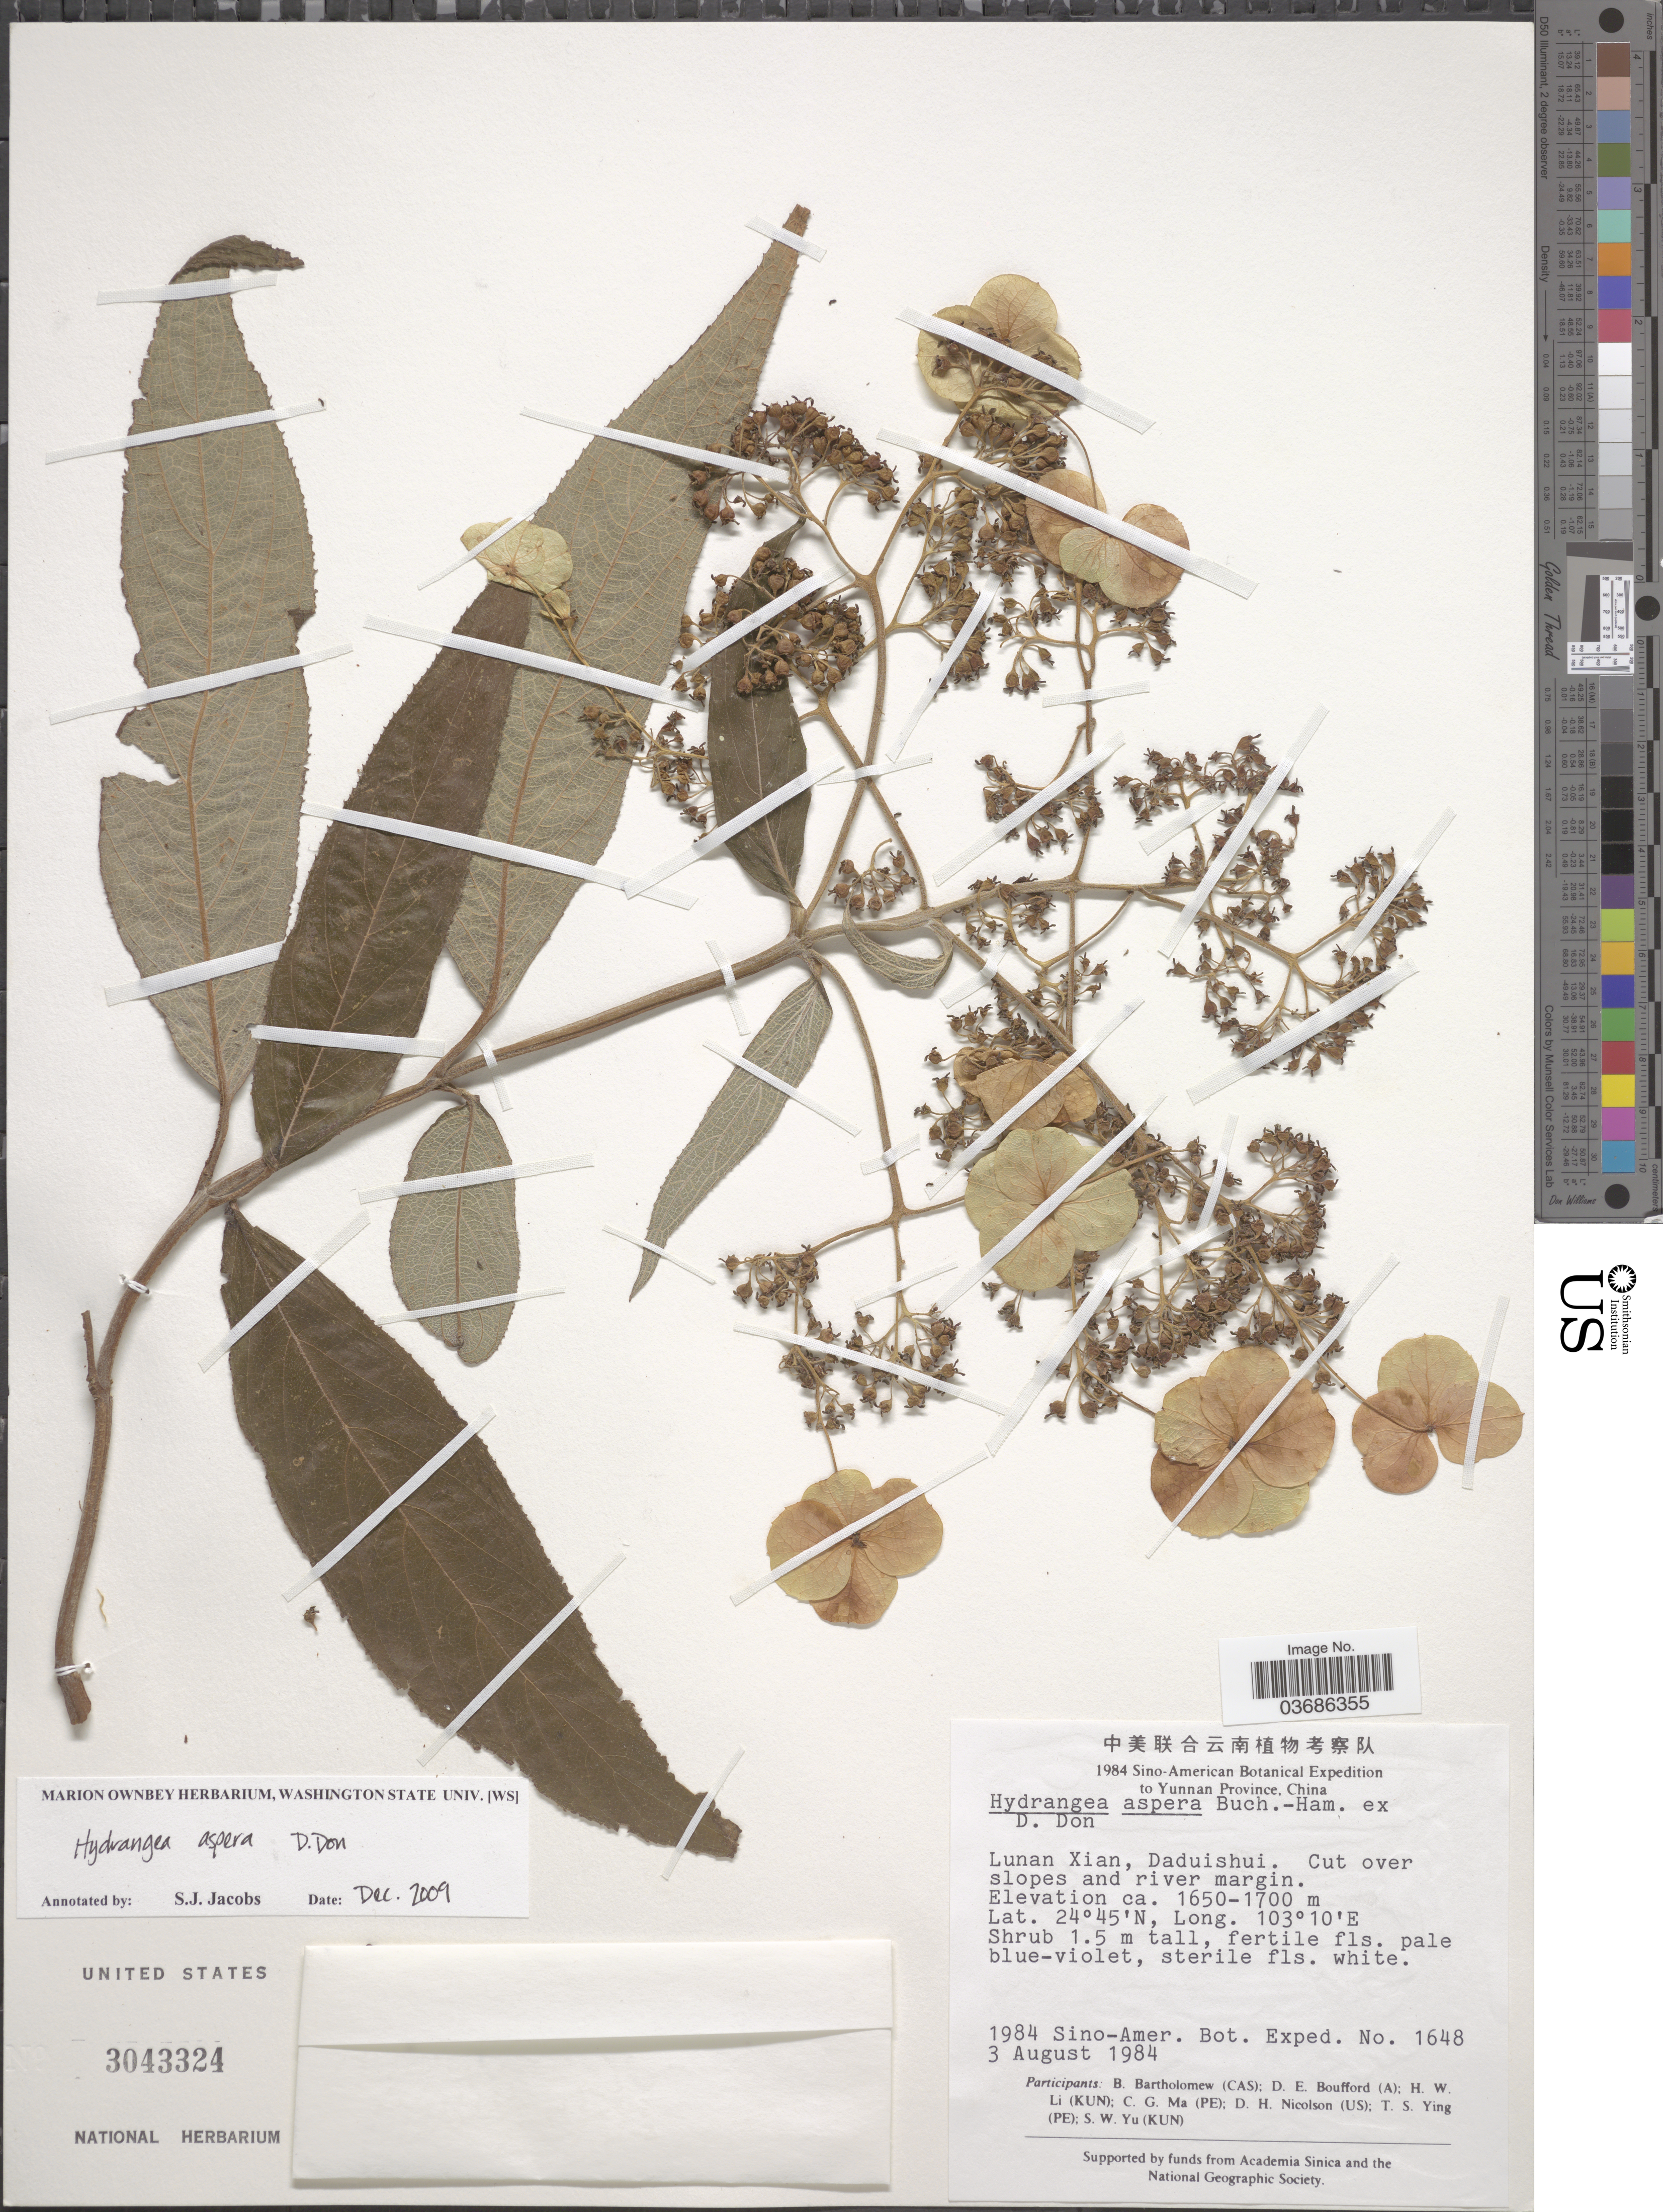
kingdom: Plantae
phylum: Tracheophyta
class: Magnoliopsida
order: Cornales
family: Hydrangeaceae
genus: Hydrangea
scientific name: Hydrangea aspera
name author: Buch.-Ham. ex D. Don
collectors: B. Bartholomew, D. E. Boufford, H. W. Li, C. Ma & et al.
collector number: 1648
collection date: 1984-08-03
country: China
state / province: Yunnan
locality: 1984 Sino-American Botanical Expedition to Yunnan Province. Lunan Xian, Daduishui. Cut over slopes and river margin.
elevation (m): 1650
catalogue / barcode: US 3043324